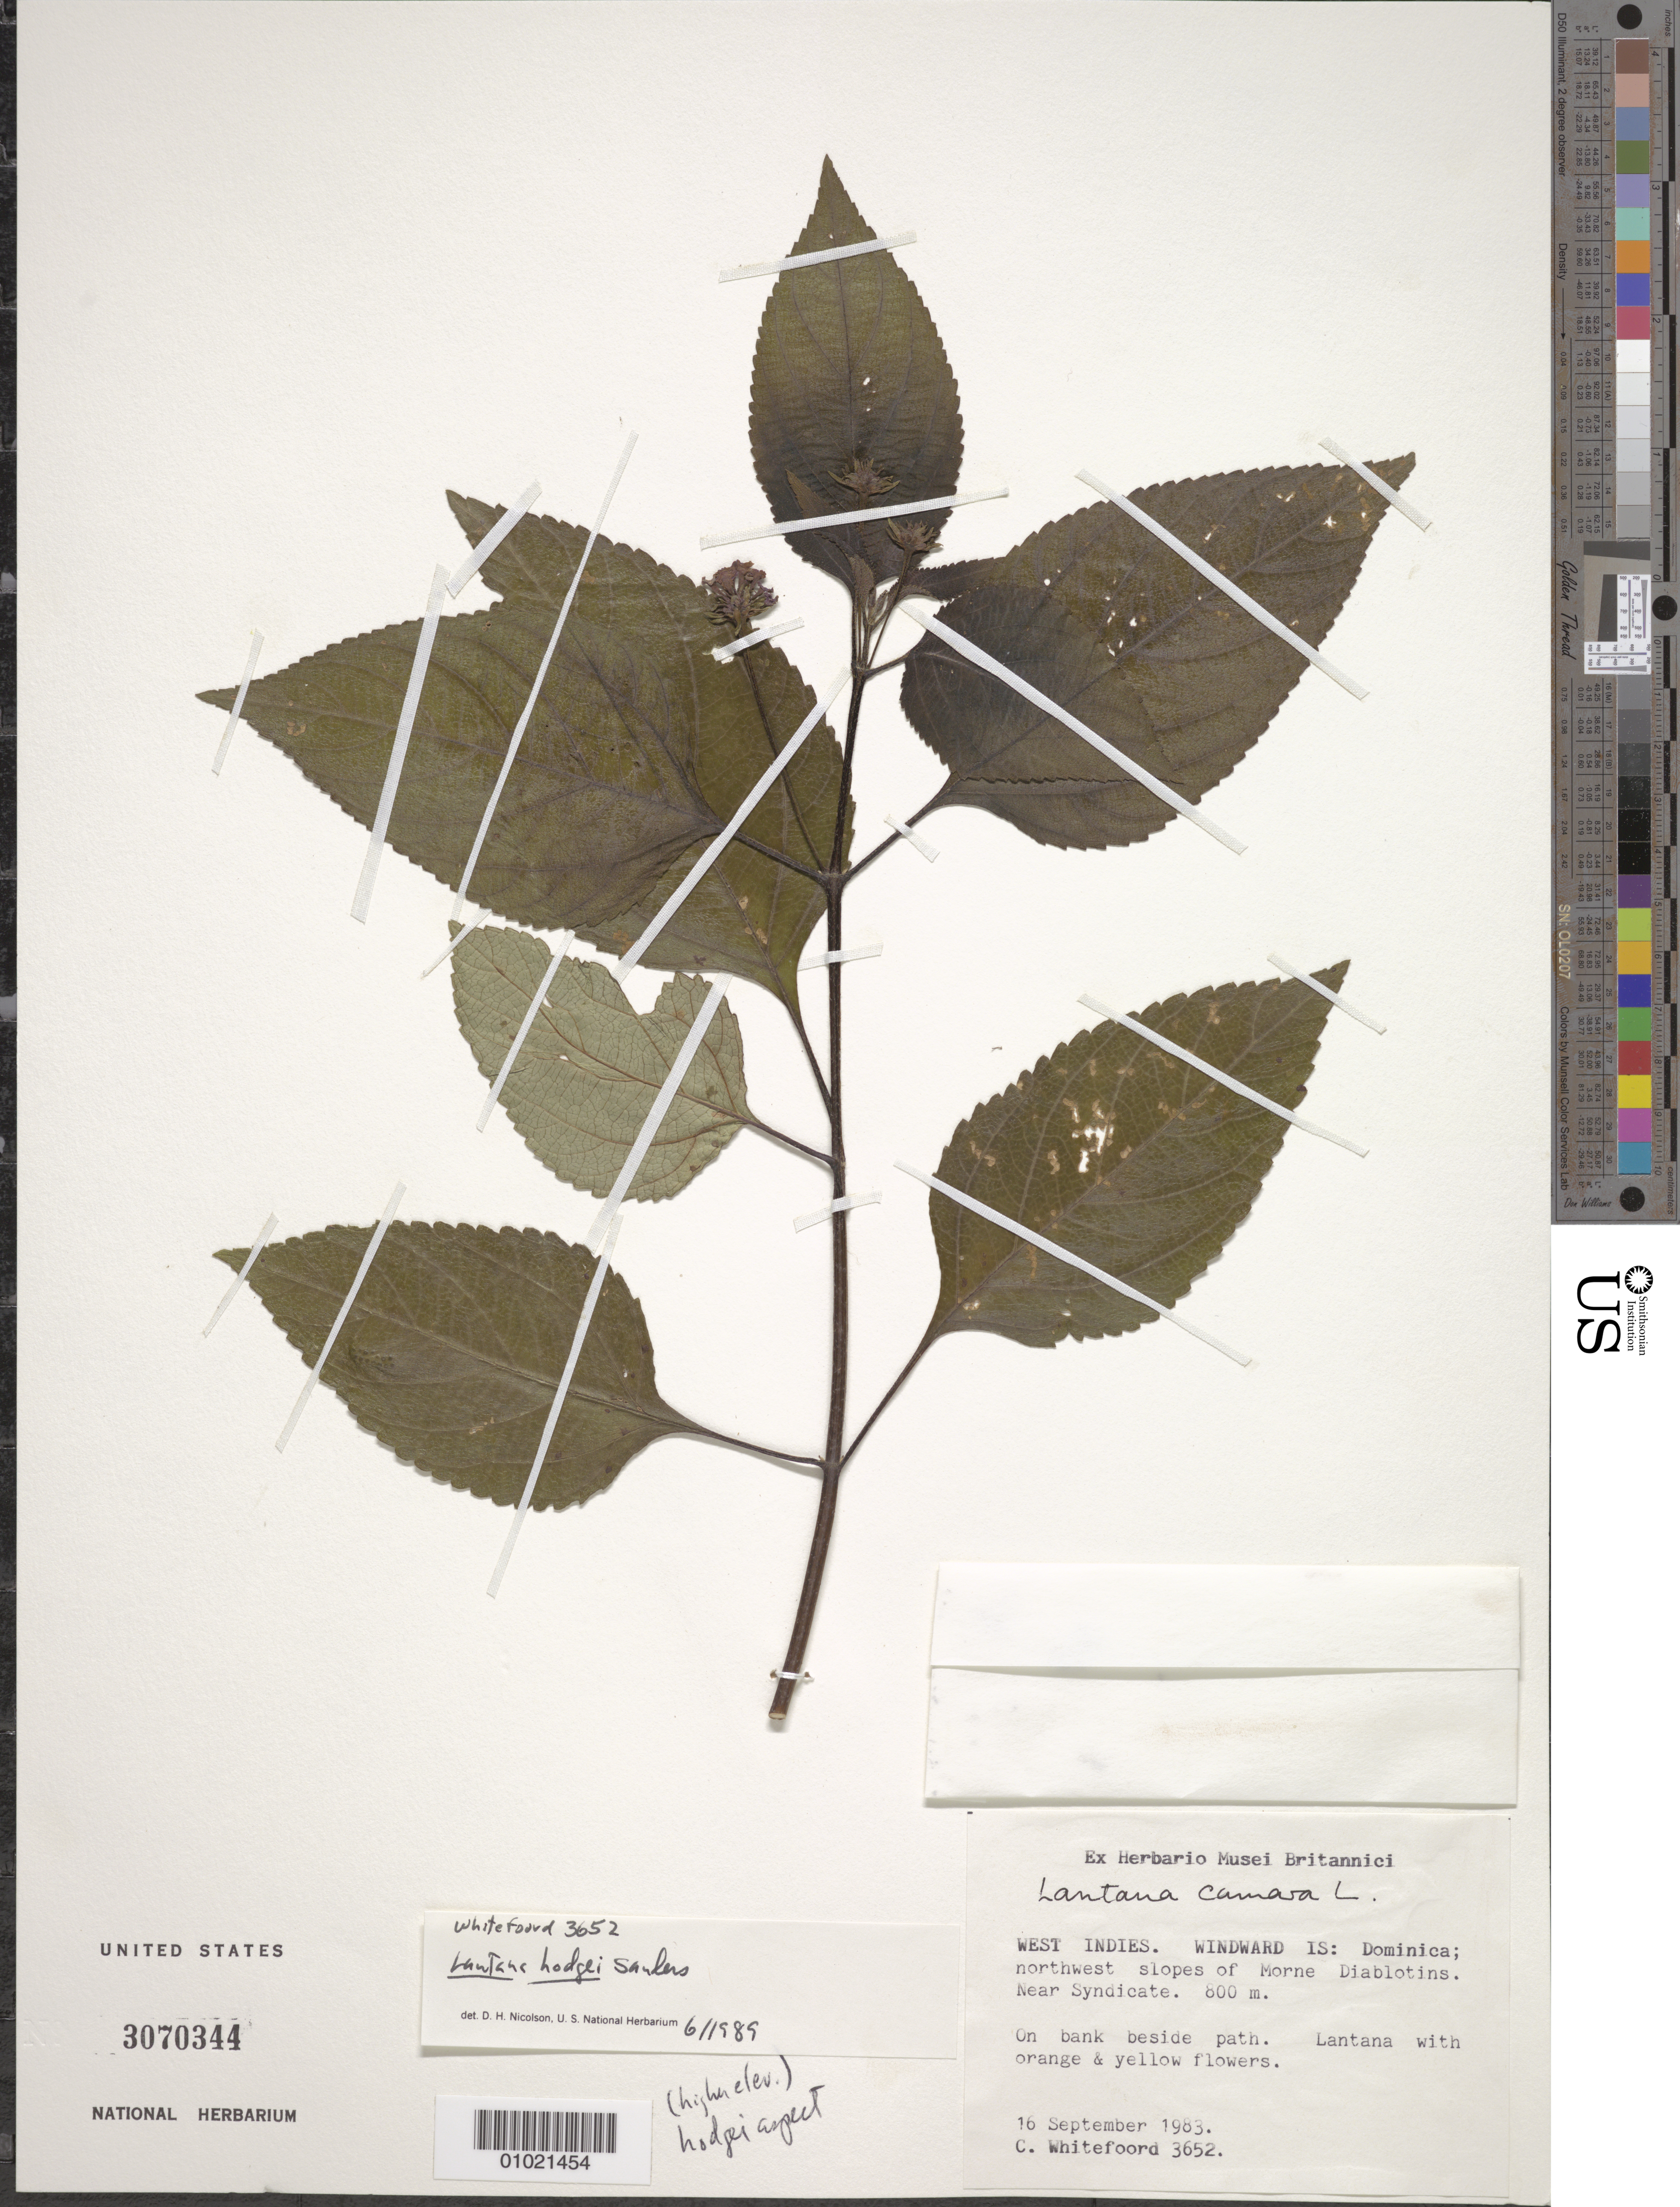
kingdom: Plantae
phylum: Tracheophyta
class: Magnoliopsida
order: Lamiales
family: Verbenaceae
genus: Lantana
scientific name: Lantana hodgei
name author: Sanders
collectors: C. Whitefoord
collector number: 3652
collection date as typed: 16 Sep 1983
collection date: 1983-09-16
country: Dominica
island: Dominica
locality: West Indies. Windward is: Dominica; northwest slopes of Morne Diablotins. Near Syndicate.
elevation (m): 800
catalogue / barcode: US 3070344